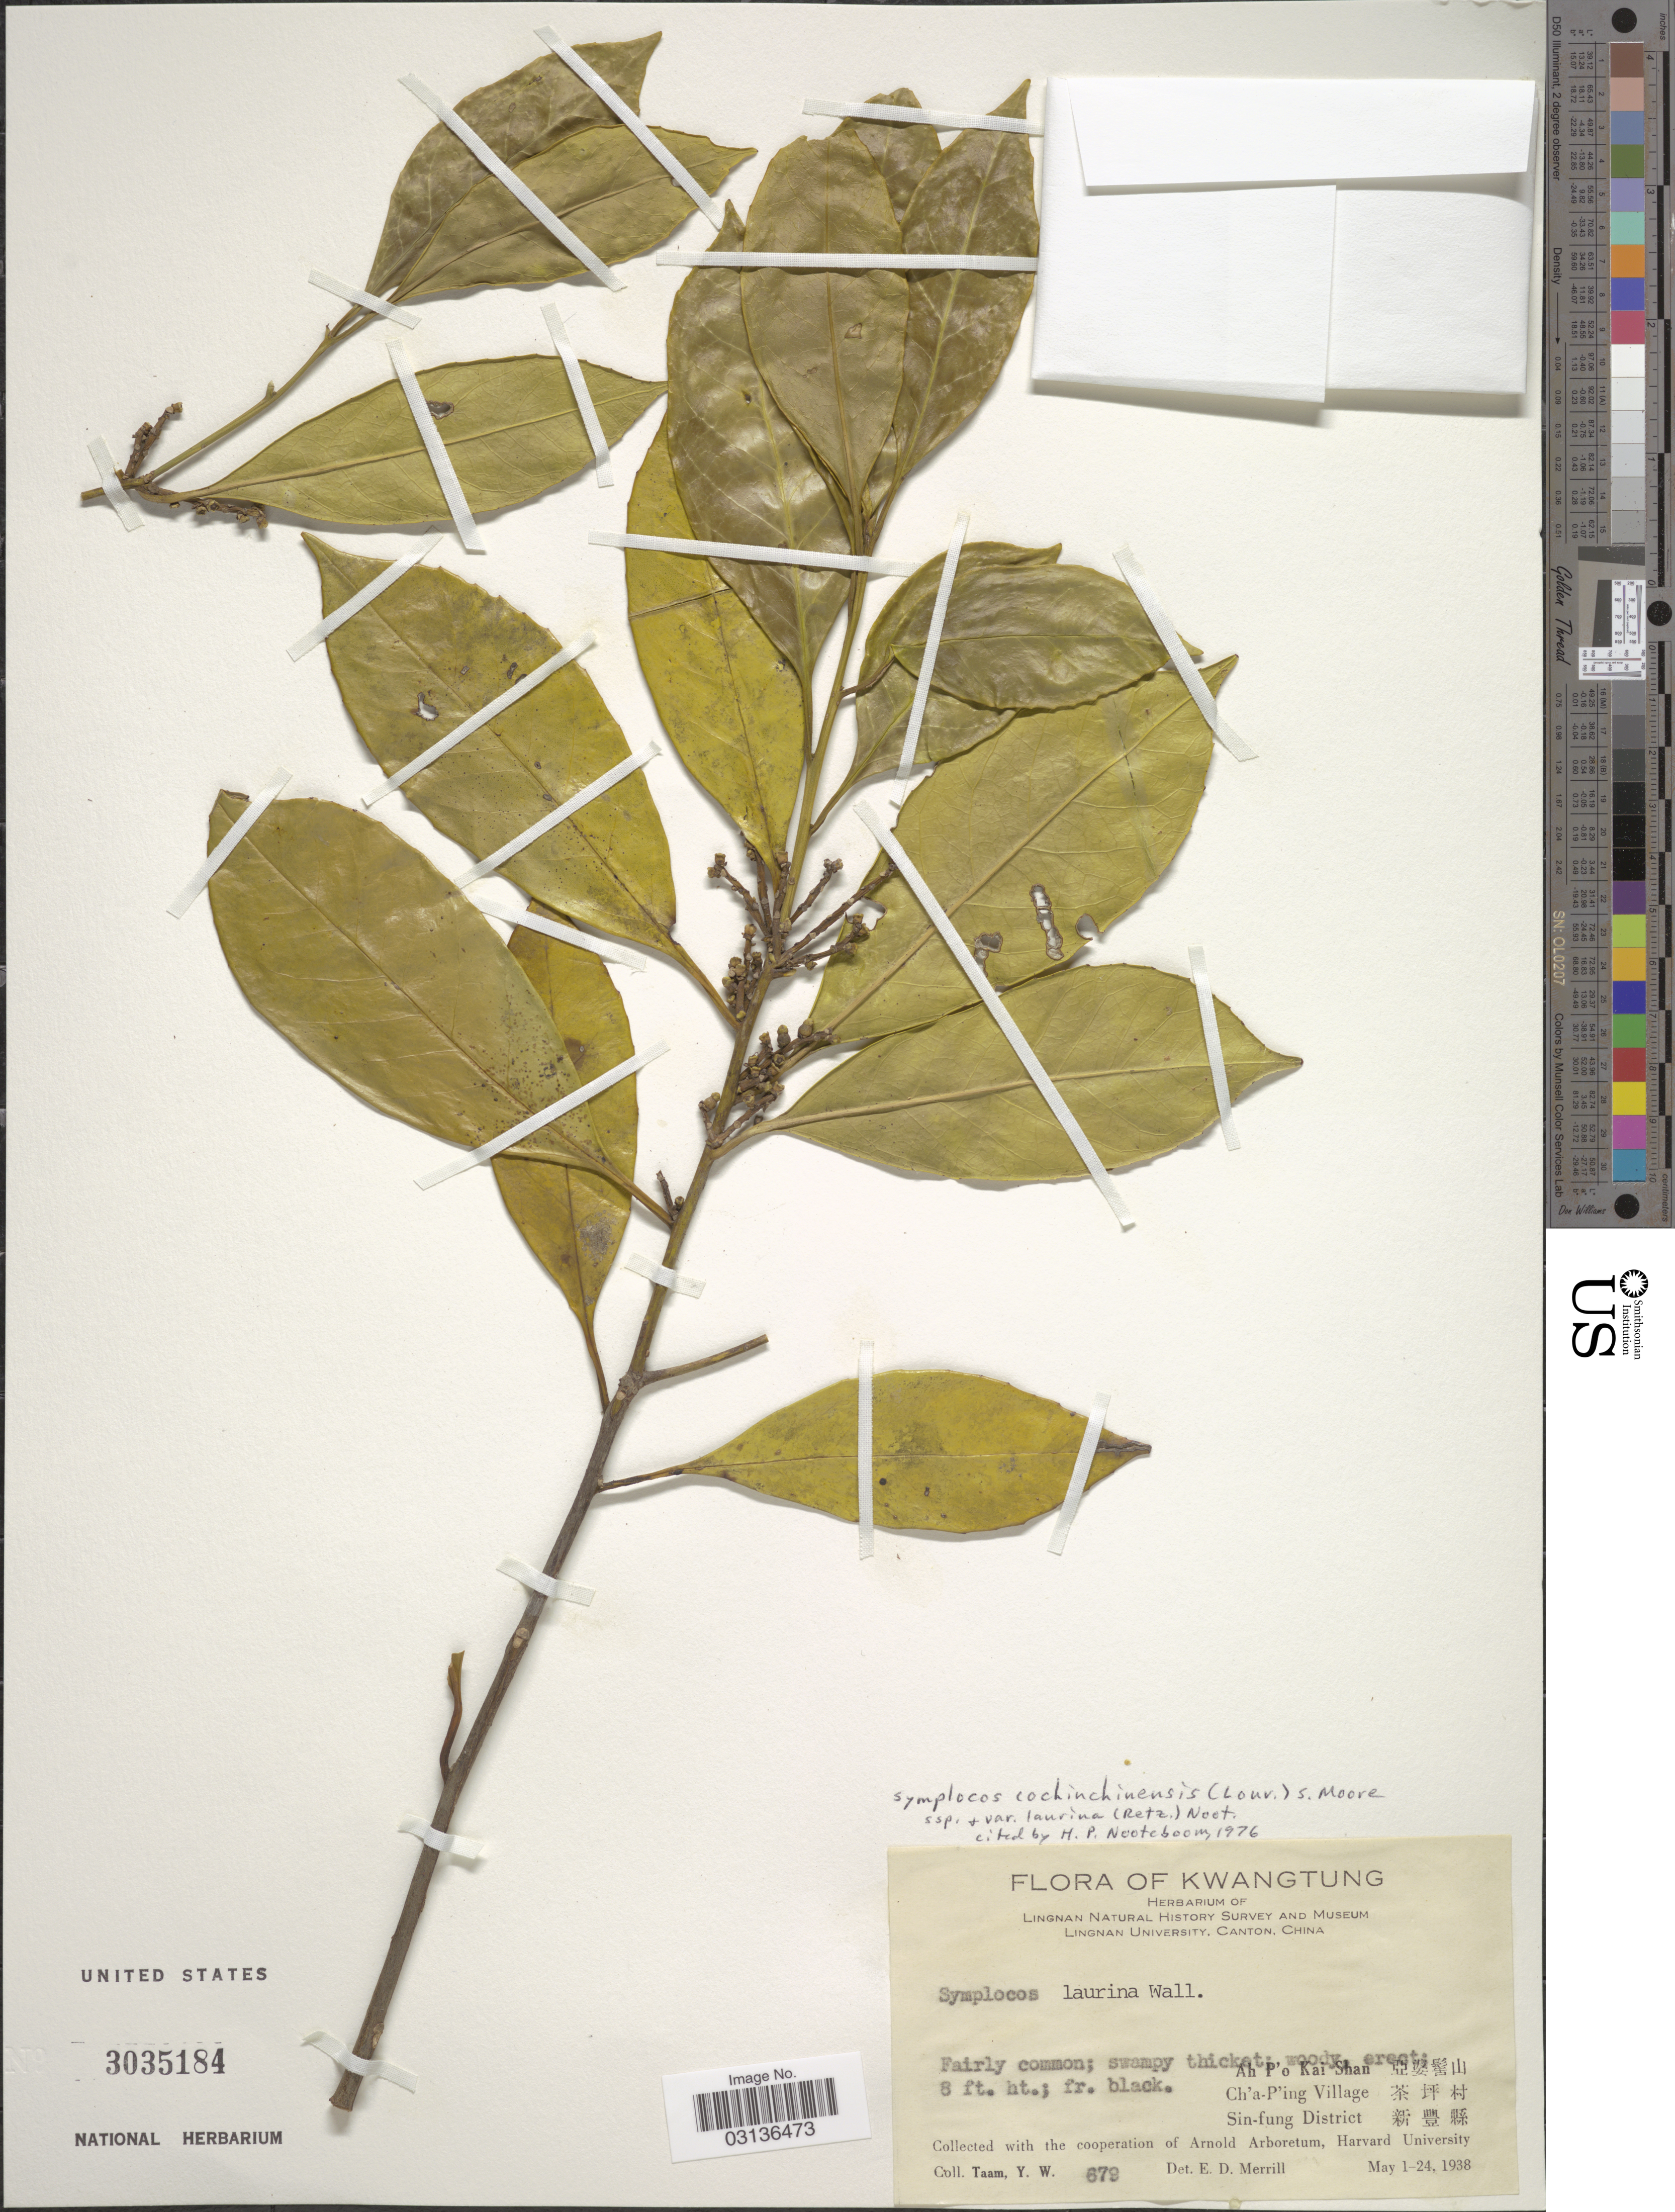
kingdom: Plantae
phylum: Tracheophyta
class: Magnoliopsida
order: Ericales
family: Symplocaceae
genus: Symplocos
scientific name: Symplocos cochinchinensis subsp. laurina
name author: (Retz.) Noot.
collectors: Y. W. Taam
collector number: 679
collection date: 1938-05-01/1938-05-24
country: China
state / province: Guangdong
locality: Kwangtung. Ah P'o Kai Shan. Ch'a-P'ing Village. Sin-fung District.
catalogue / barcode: US 3035184